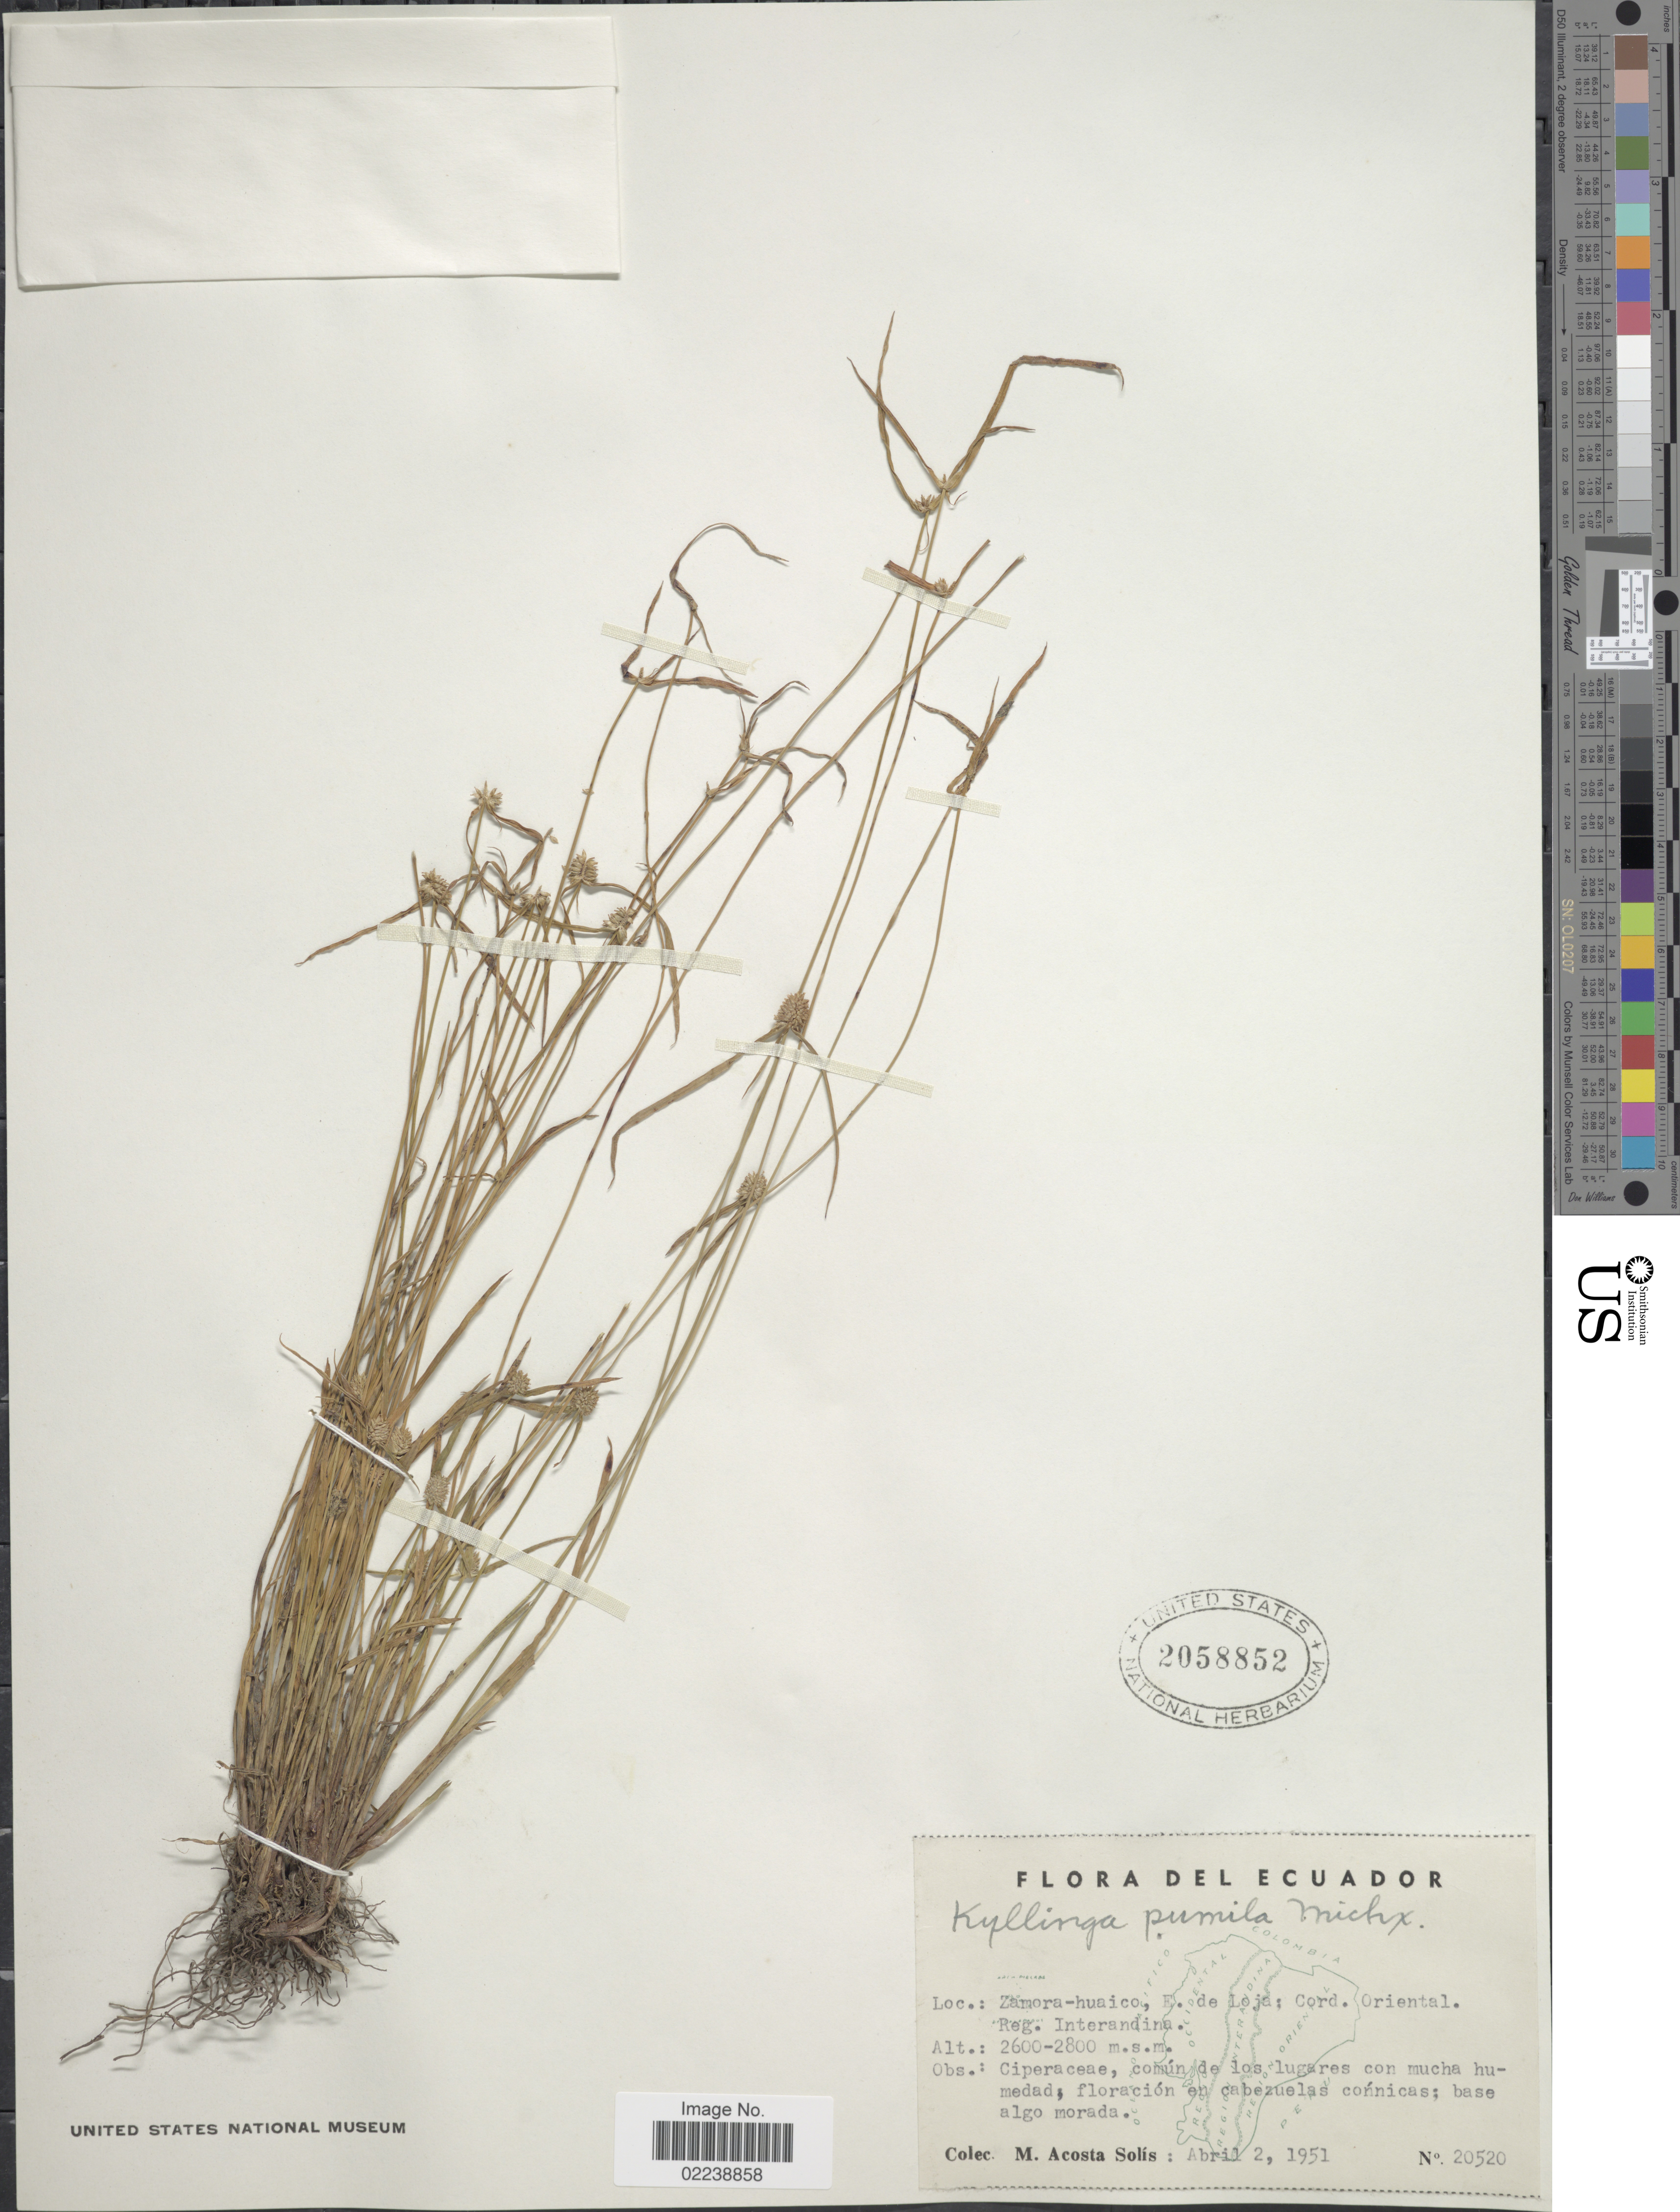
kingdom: Plantae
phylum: Tracheophyta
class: Liliopsida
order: Poales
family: Cyperaceae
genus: Cyperus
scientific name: Cyperus hortensis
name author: (Salzm. ex Steud.) Dorr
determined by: Strong, M. T., (US), Smithsonian Institution - National Museum of Natural History (UNITED STATES)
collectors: M. Acosta Solis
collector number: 20520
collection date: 1951-04-02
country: Ecuador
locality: Zamora-huaico, E. de Loja; Cord. Orientel. Reg. Interandina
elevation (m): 2600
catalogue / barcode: US 2058852